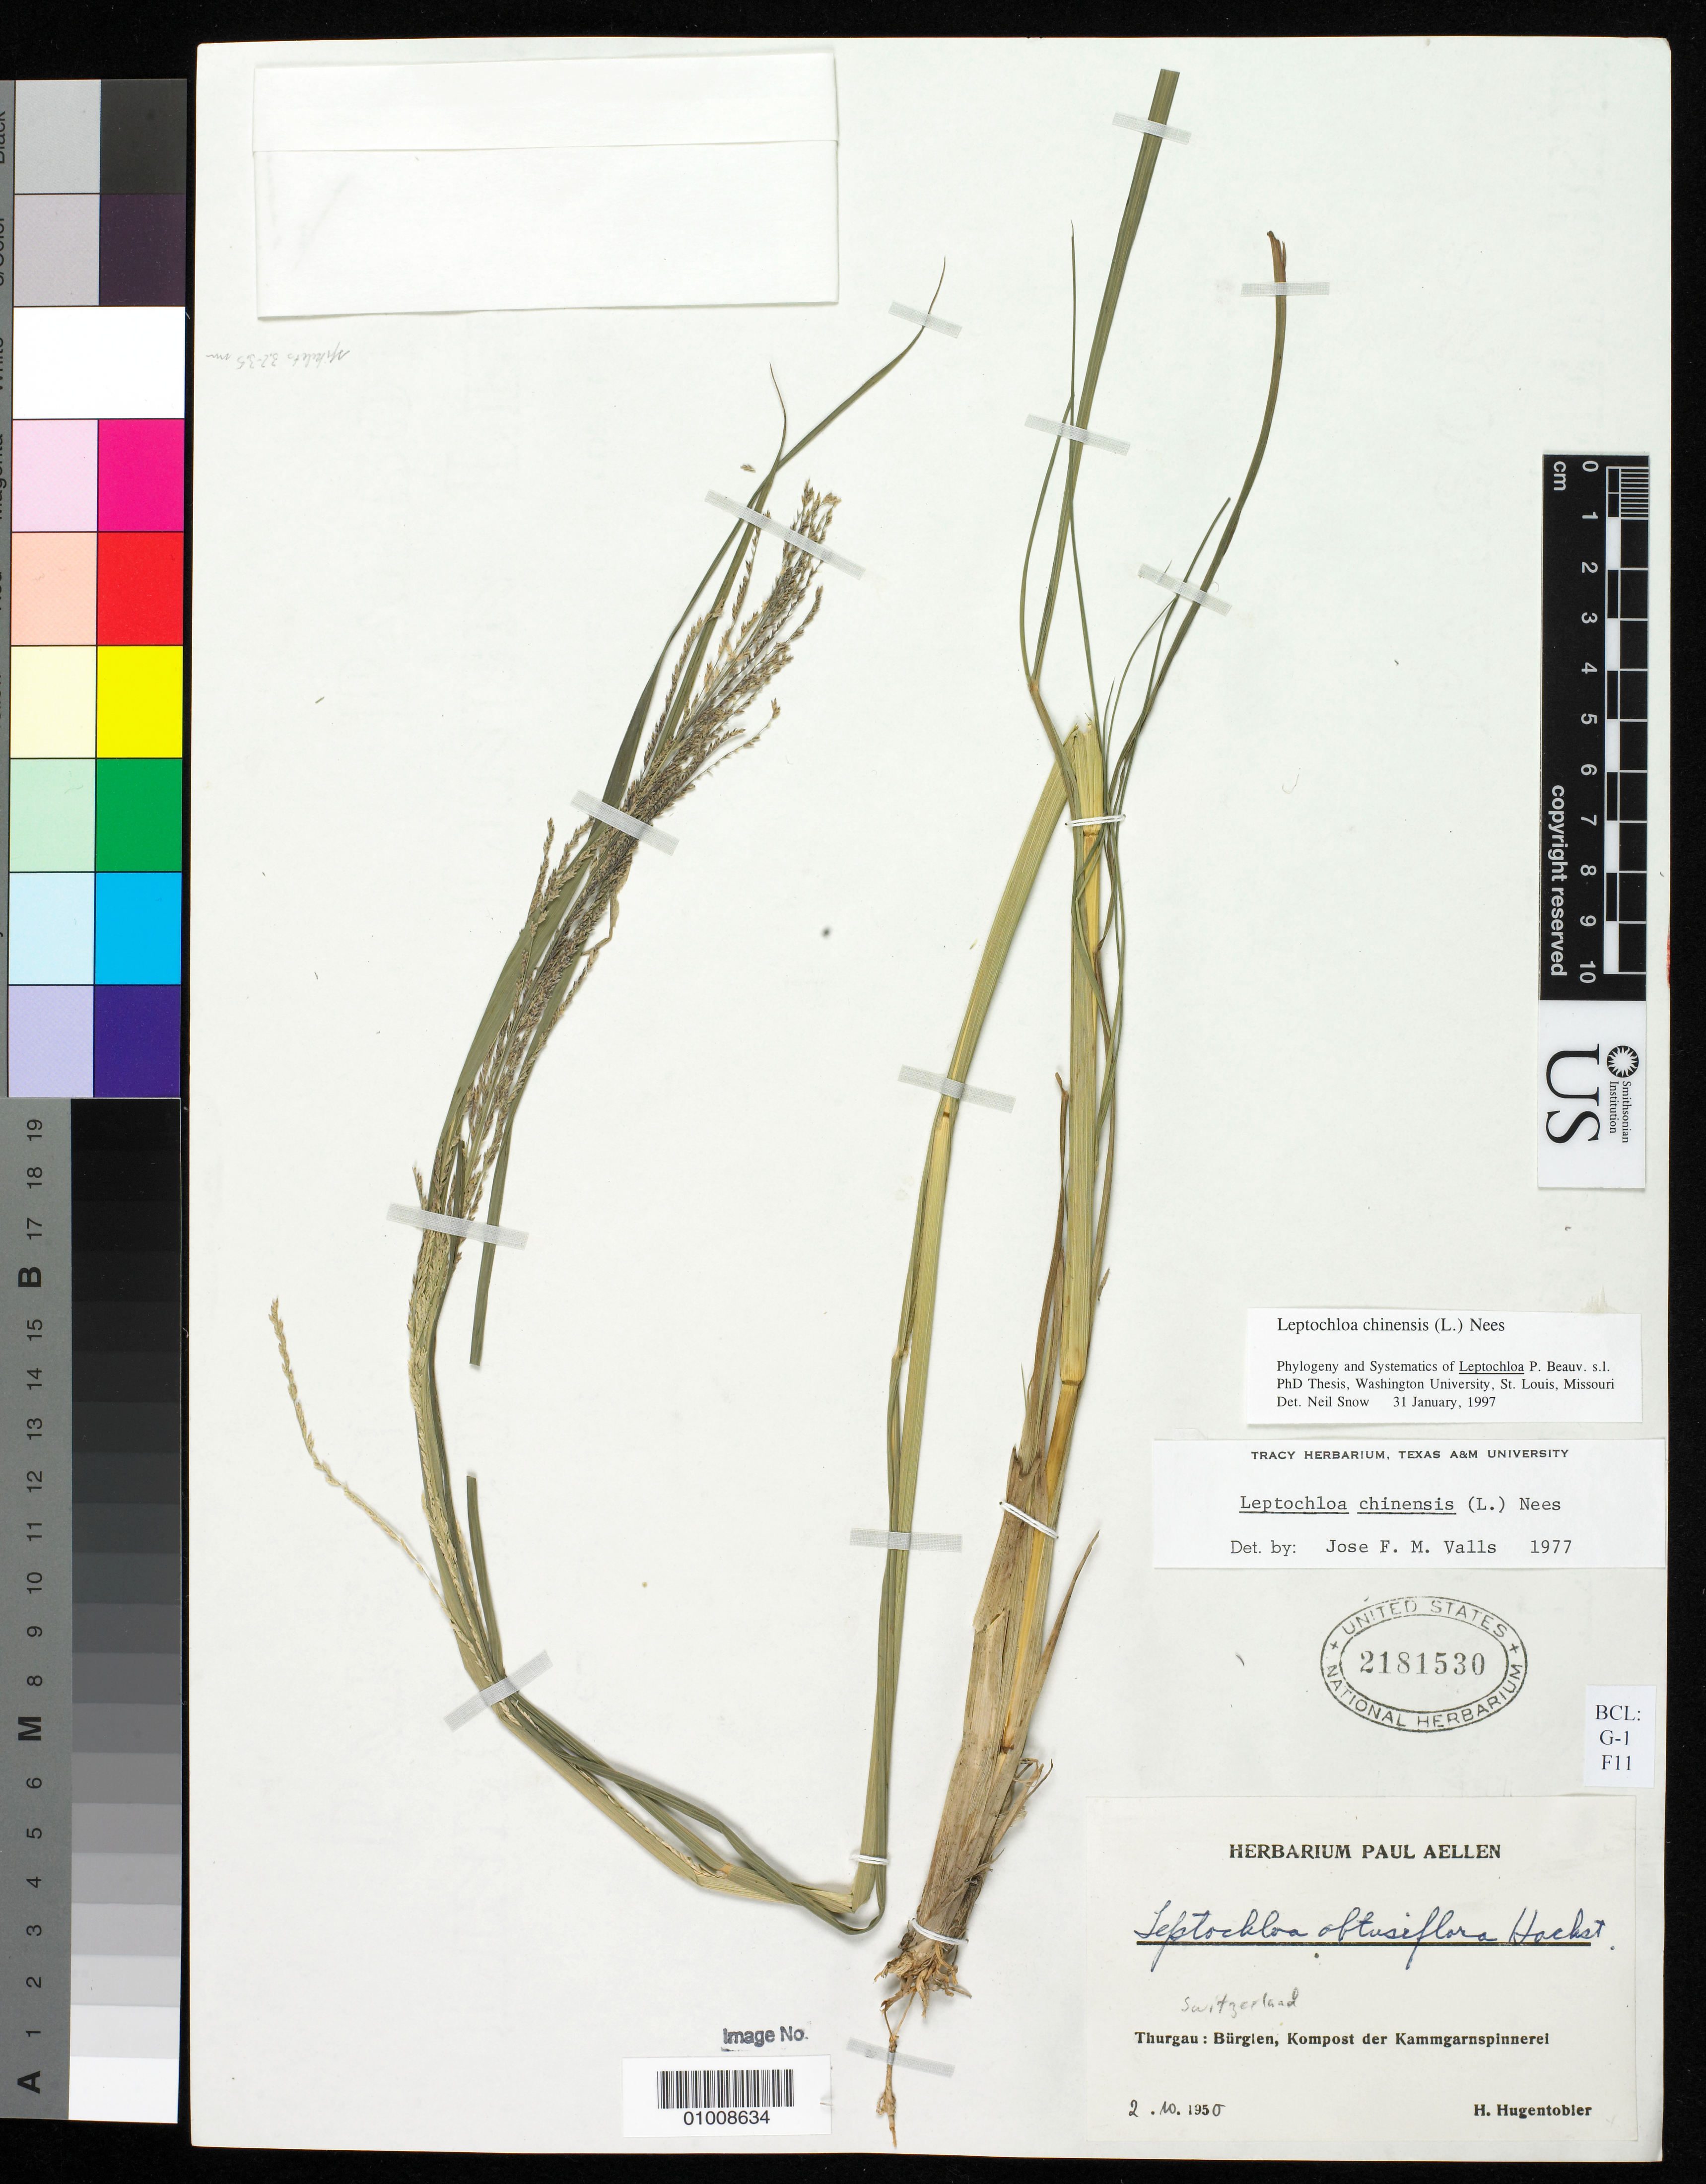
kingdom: Plantae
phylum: Tracheophyta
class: Liliopsida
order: Poales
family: Poaceae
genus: Leptochloa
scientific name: Leptochloa chinensis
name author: (L.) Nees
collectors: H. Hugentobler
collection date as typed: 02 Oct 1950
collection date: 1950-10-02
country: Switzerland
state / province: Thurgau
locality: Burgien, Kompost der Kammgarnspinnerel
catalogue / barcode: US 2181530